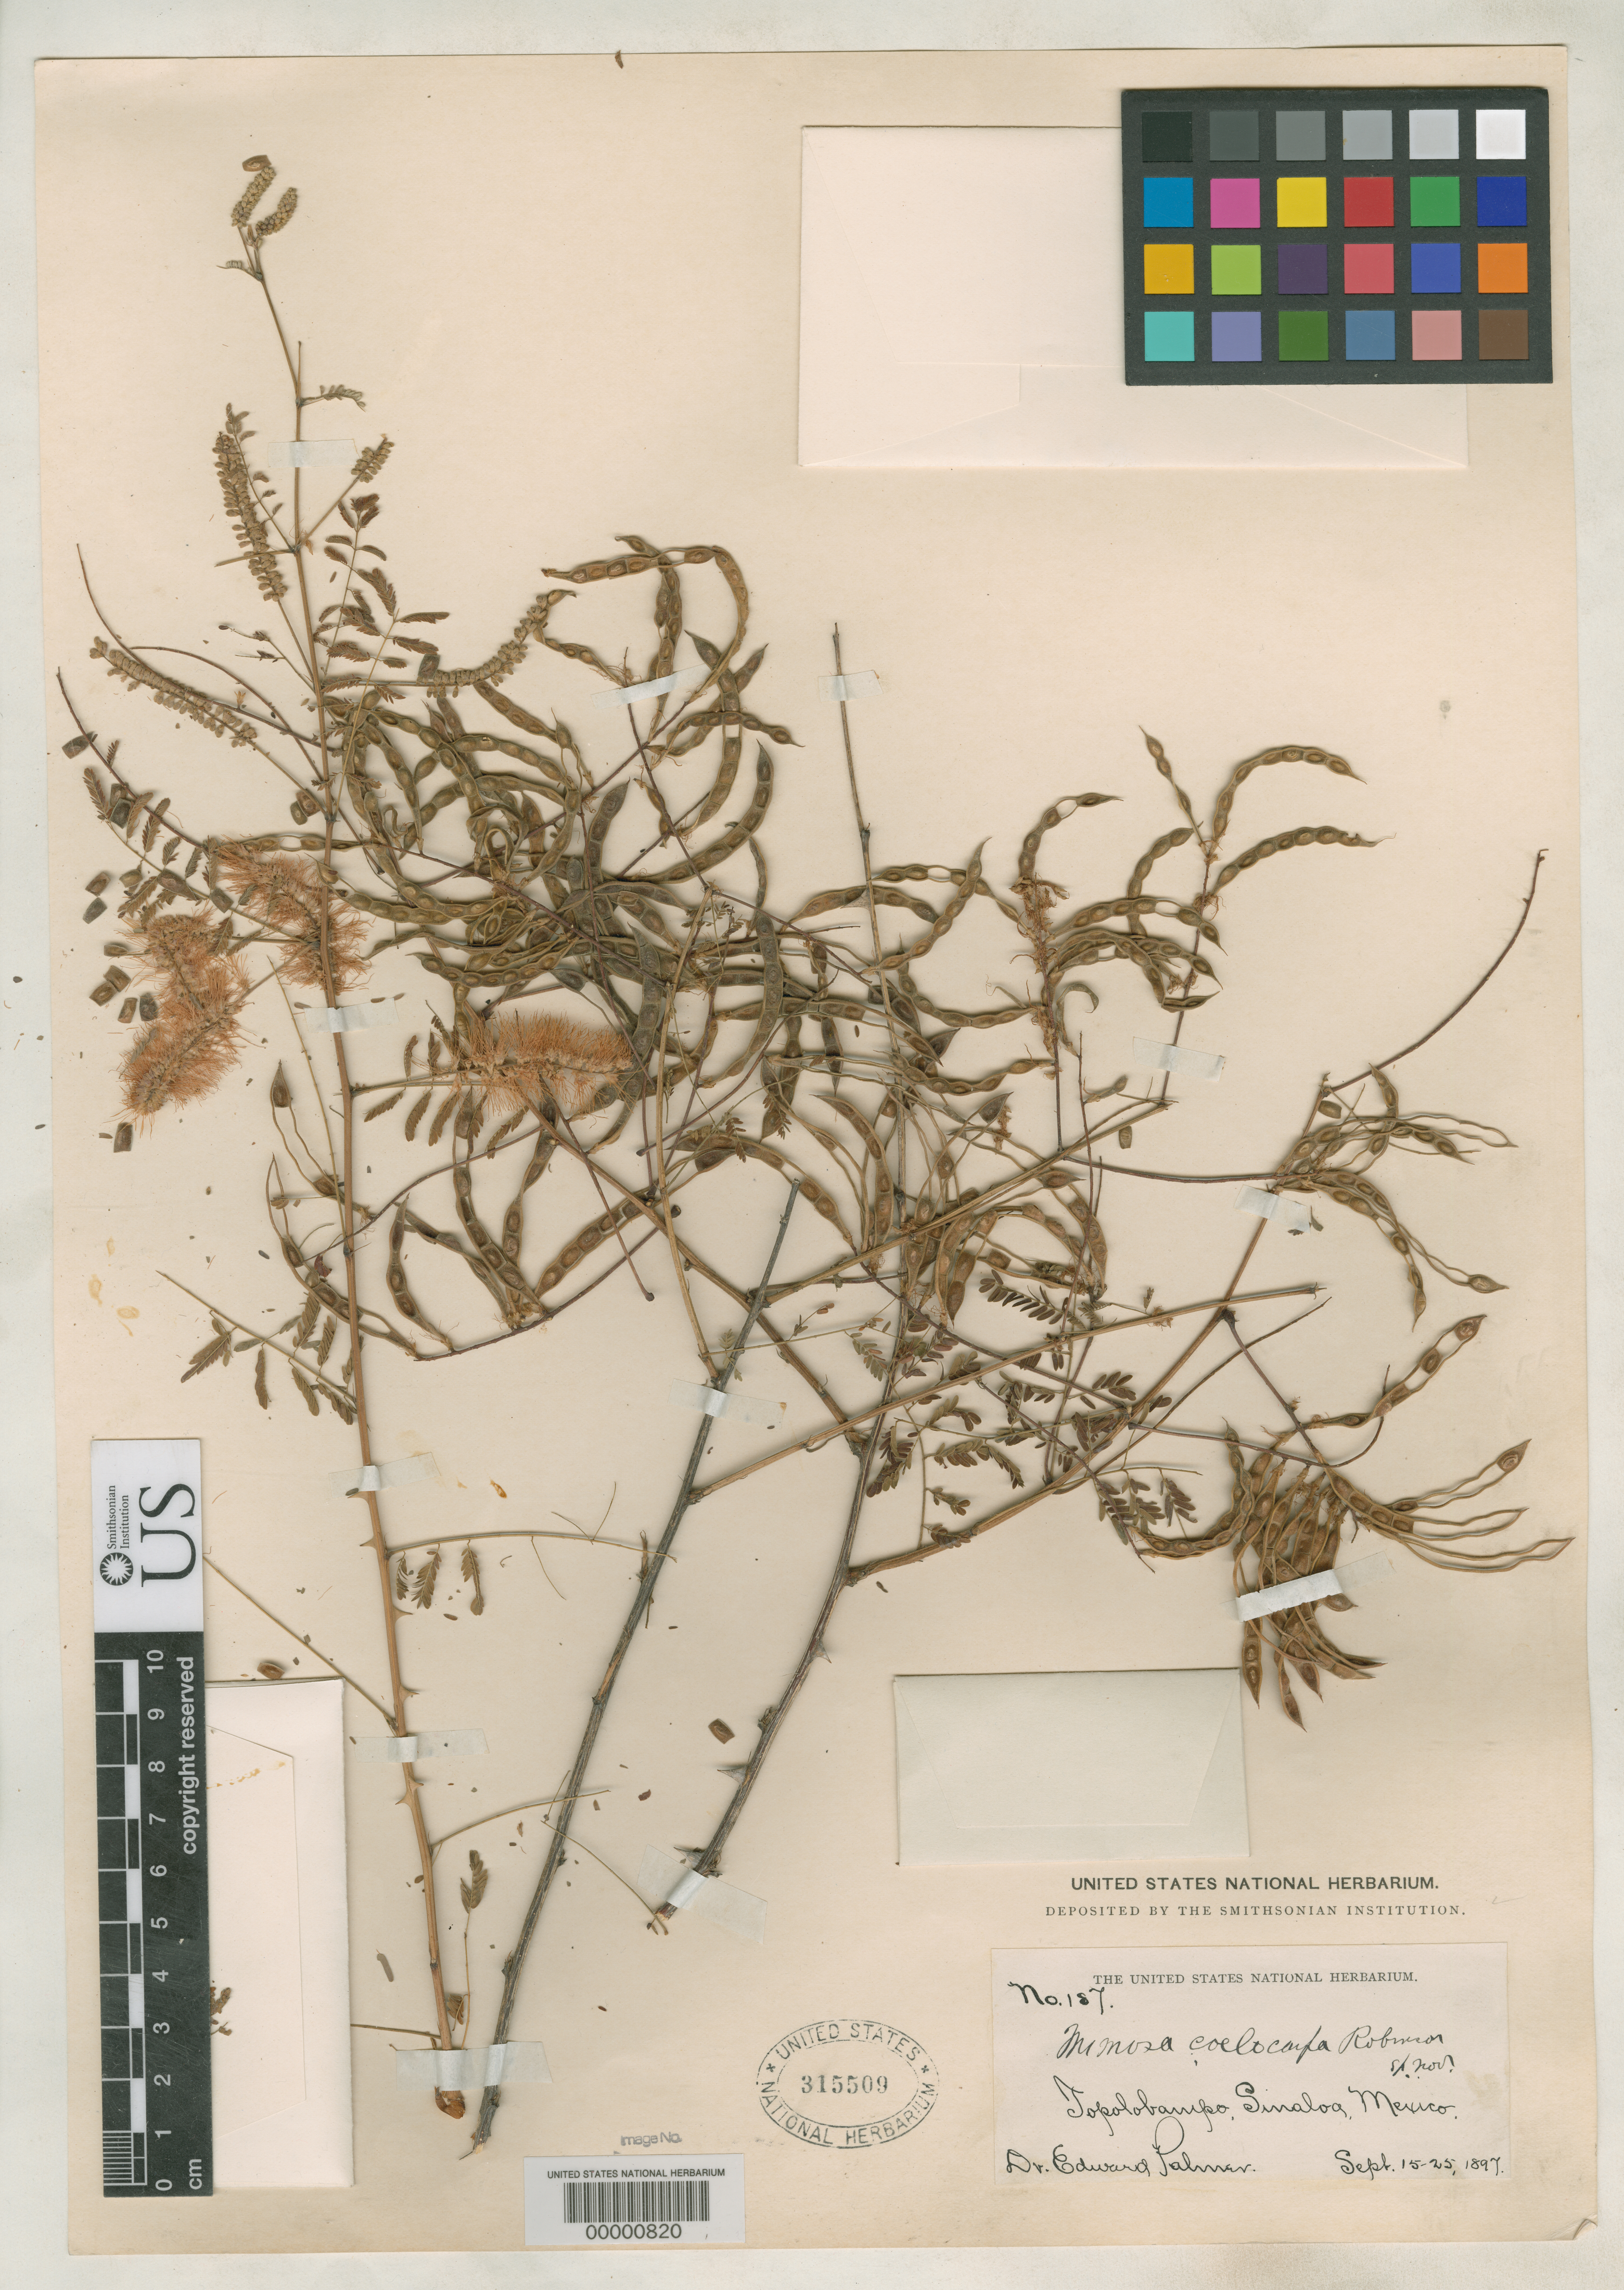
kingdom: Plantae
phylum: Tracheophyta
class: Magnoliopsida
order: Fabales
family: Fabaceae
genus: Mimosa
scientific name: Mimosa coelocarpa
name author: B.L. Rob.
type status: Type Collection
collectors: E. Palmer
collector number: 187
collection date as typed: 15 Sep 1897 to 25 Sep 1897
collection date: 1897-09-15/1897-09-25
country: Mexico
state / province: Sinaloa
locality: Topolobampo.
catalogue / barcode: US 315509